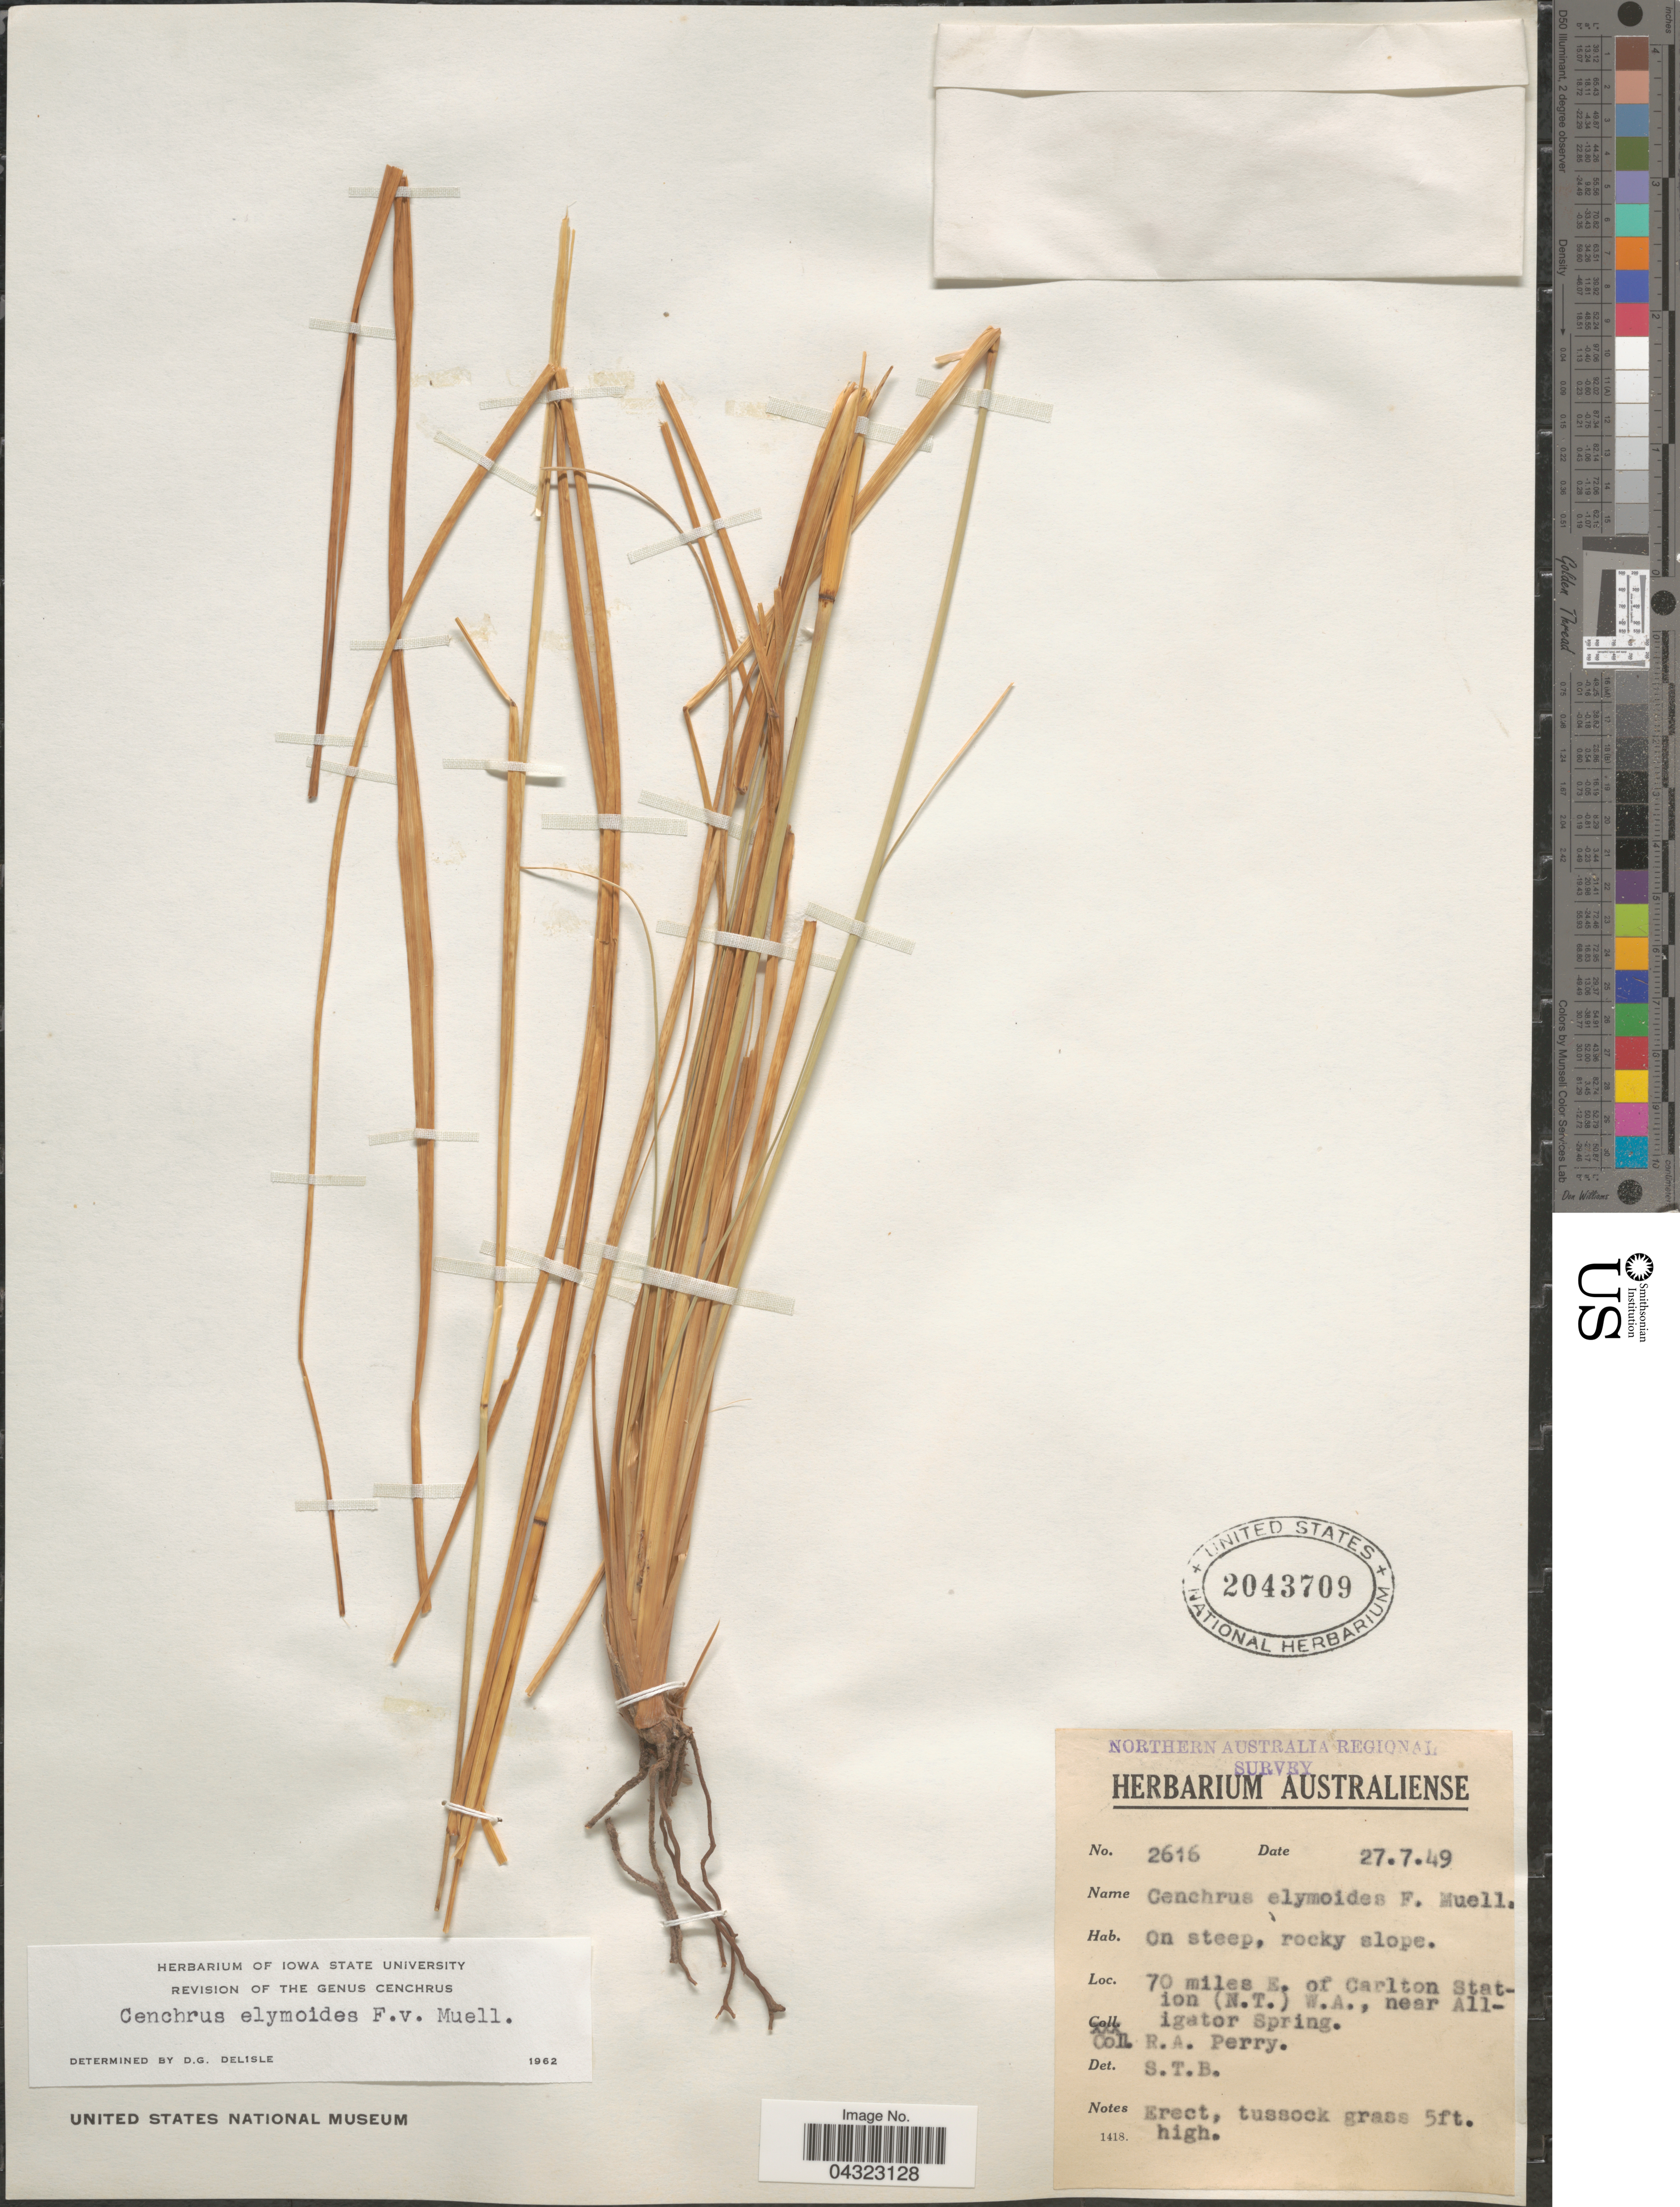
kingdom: Plantae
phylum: Tracheophyta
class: Liliopsida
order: Poales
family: Poaceae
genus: Cenchrus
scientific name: Cenchrus elymoides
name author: F. Muell.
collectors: Perry, R. A.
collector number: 2616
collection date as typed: Transcribed d/m/y: 27/7/49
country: Australia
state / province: Northern Territory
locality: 70 miles E. of Carlton Station (N. T.) W. A., near Alligator Spring.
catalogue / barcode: US 2043709